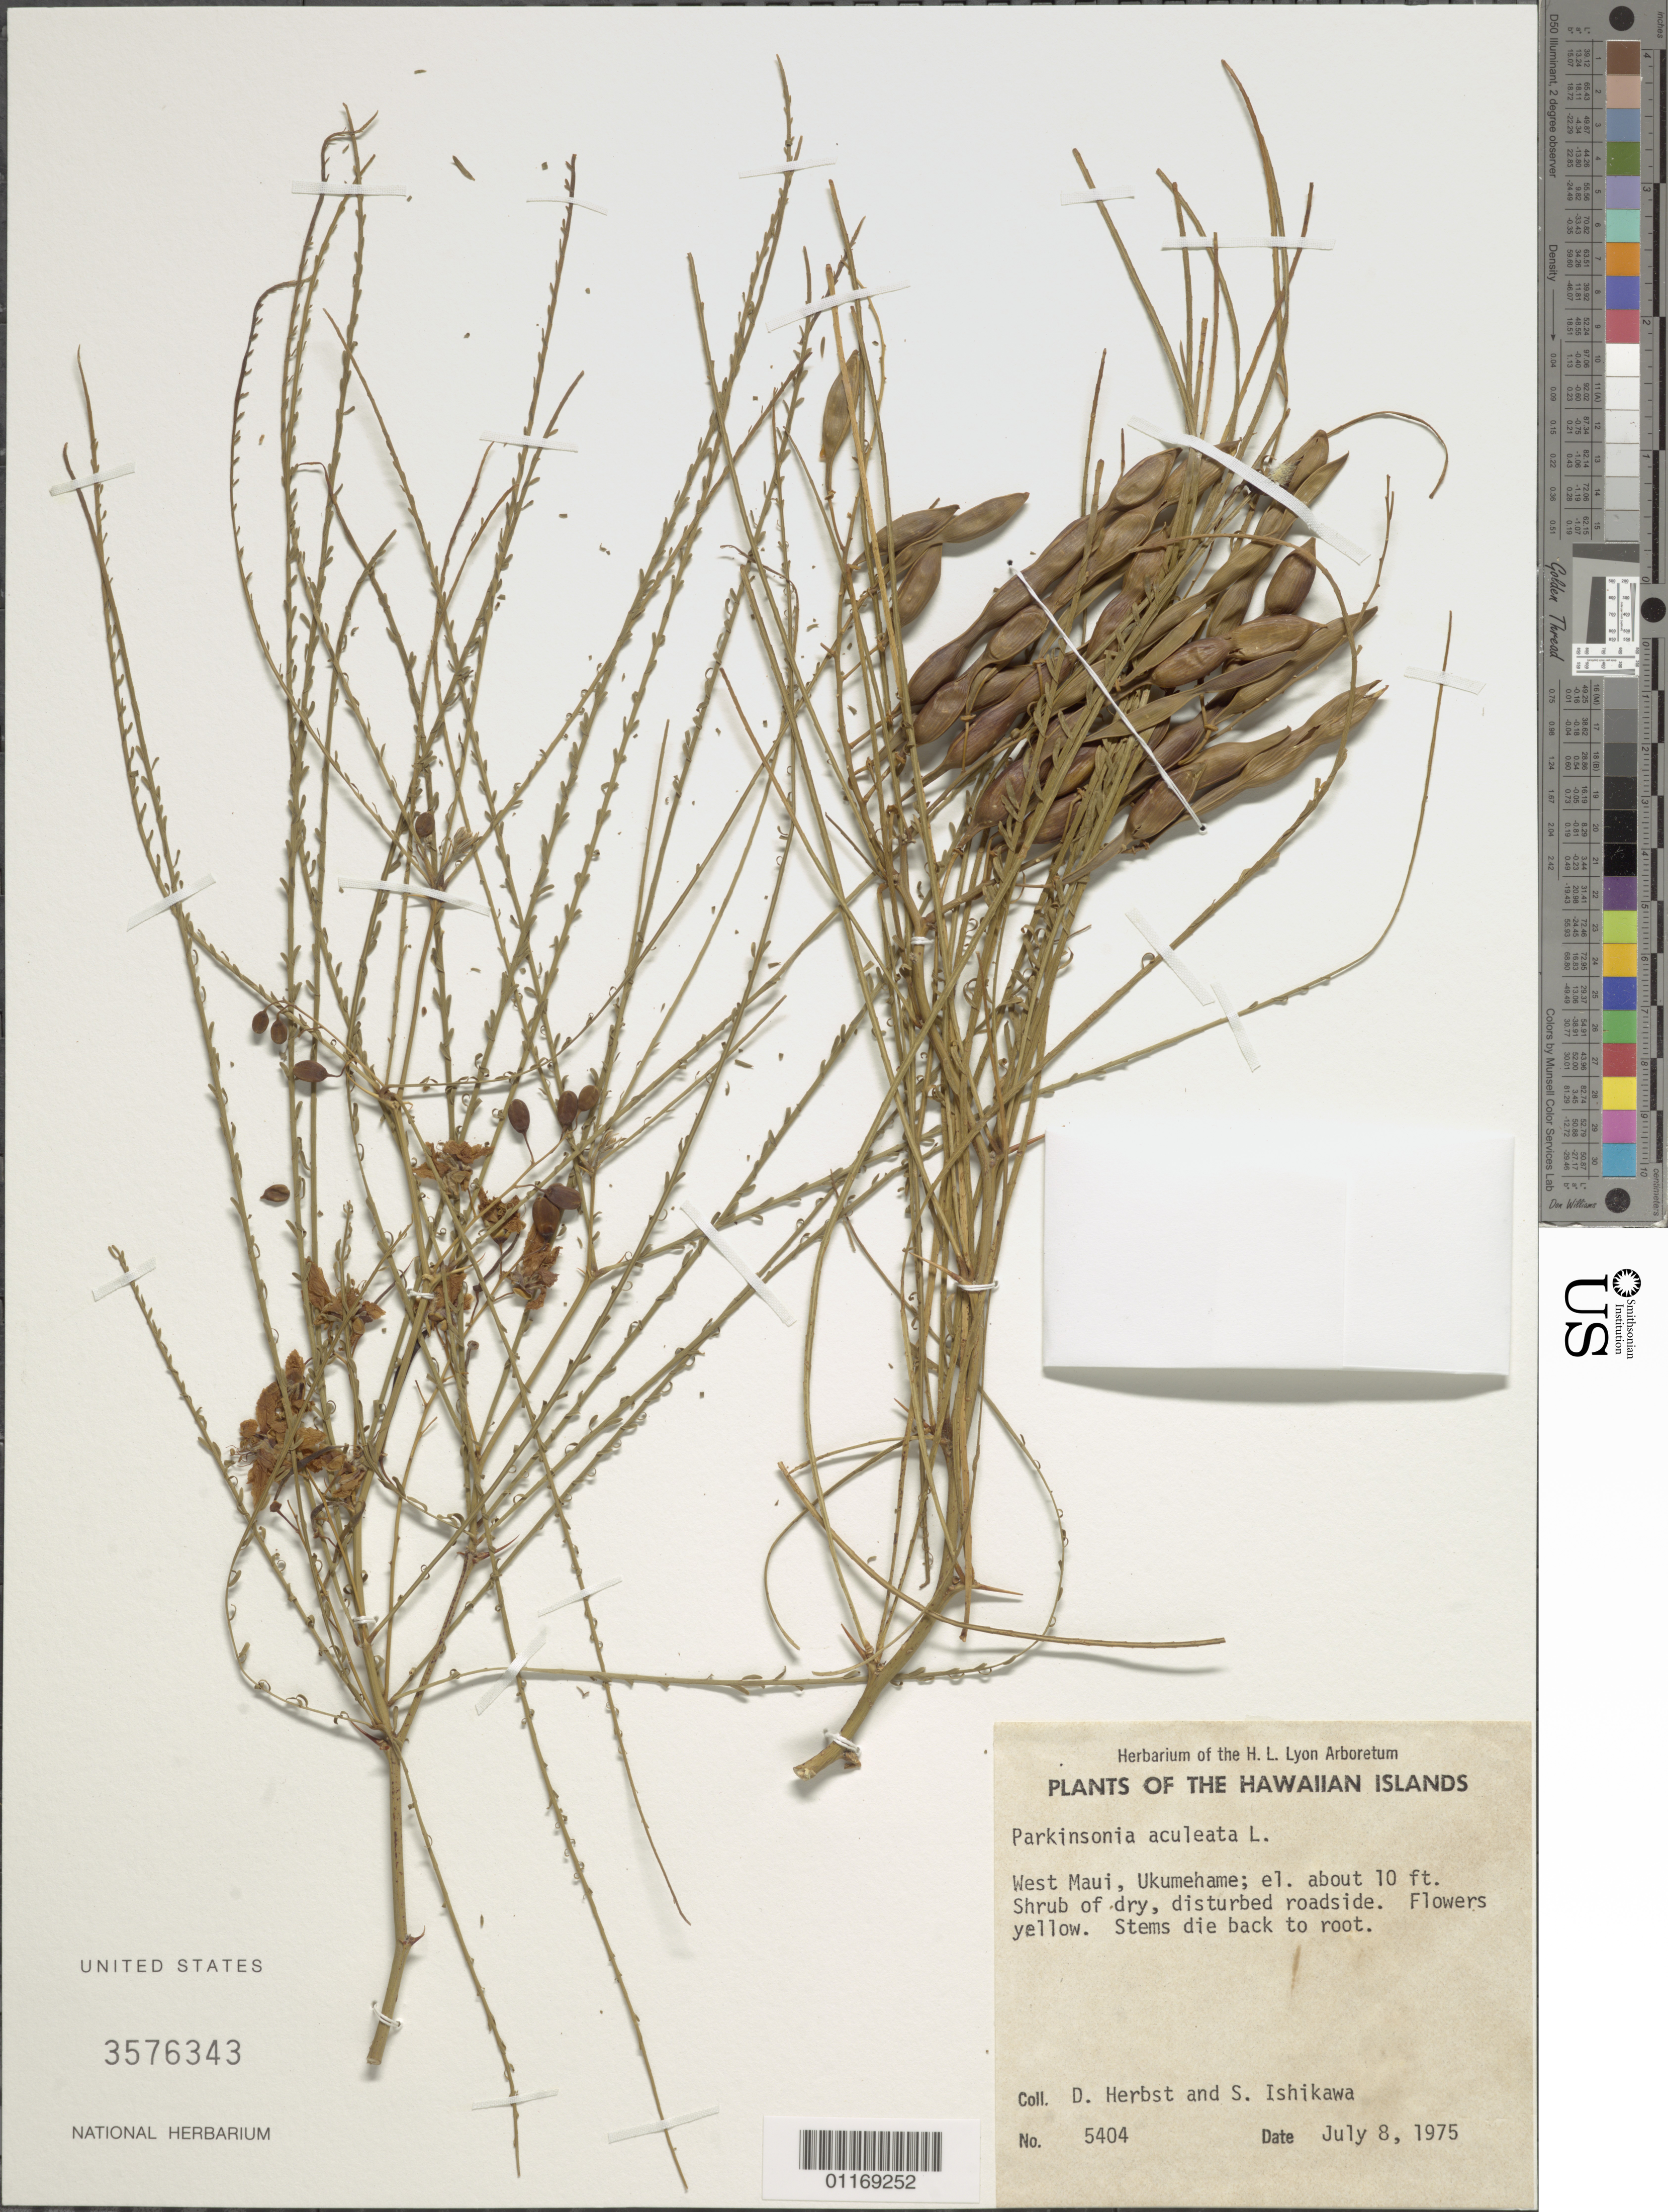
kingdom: Plantae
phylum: Tracheophyta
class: Magnoliopsida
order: Fabales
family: Fabaceae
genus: Parkinsonia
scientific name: Parkinsonia aculeata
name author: L.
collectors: D. R. Herbst & S. Ishikawa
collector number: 5404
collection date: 1975-07-08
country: United States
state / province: Hawaii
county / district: Maui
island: Maui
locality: West Maui, Ukumehame.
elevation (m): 3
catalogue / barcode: US 3576343